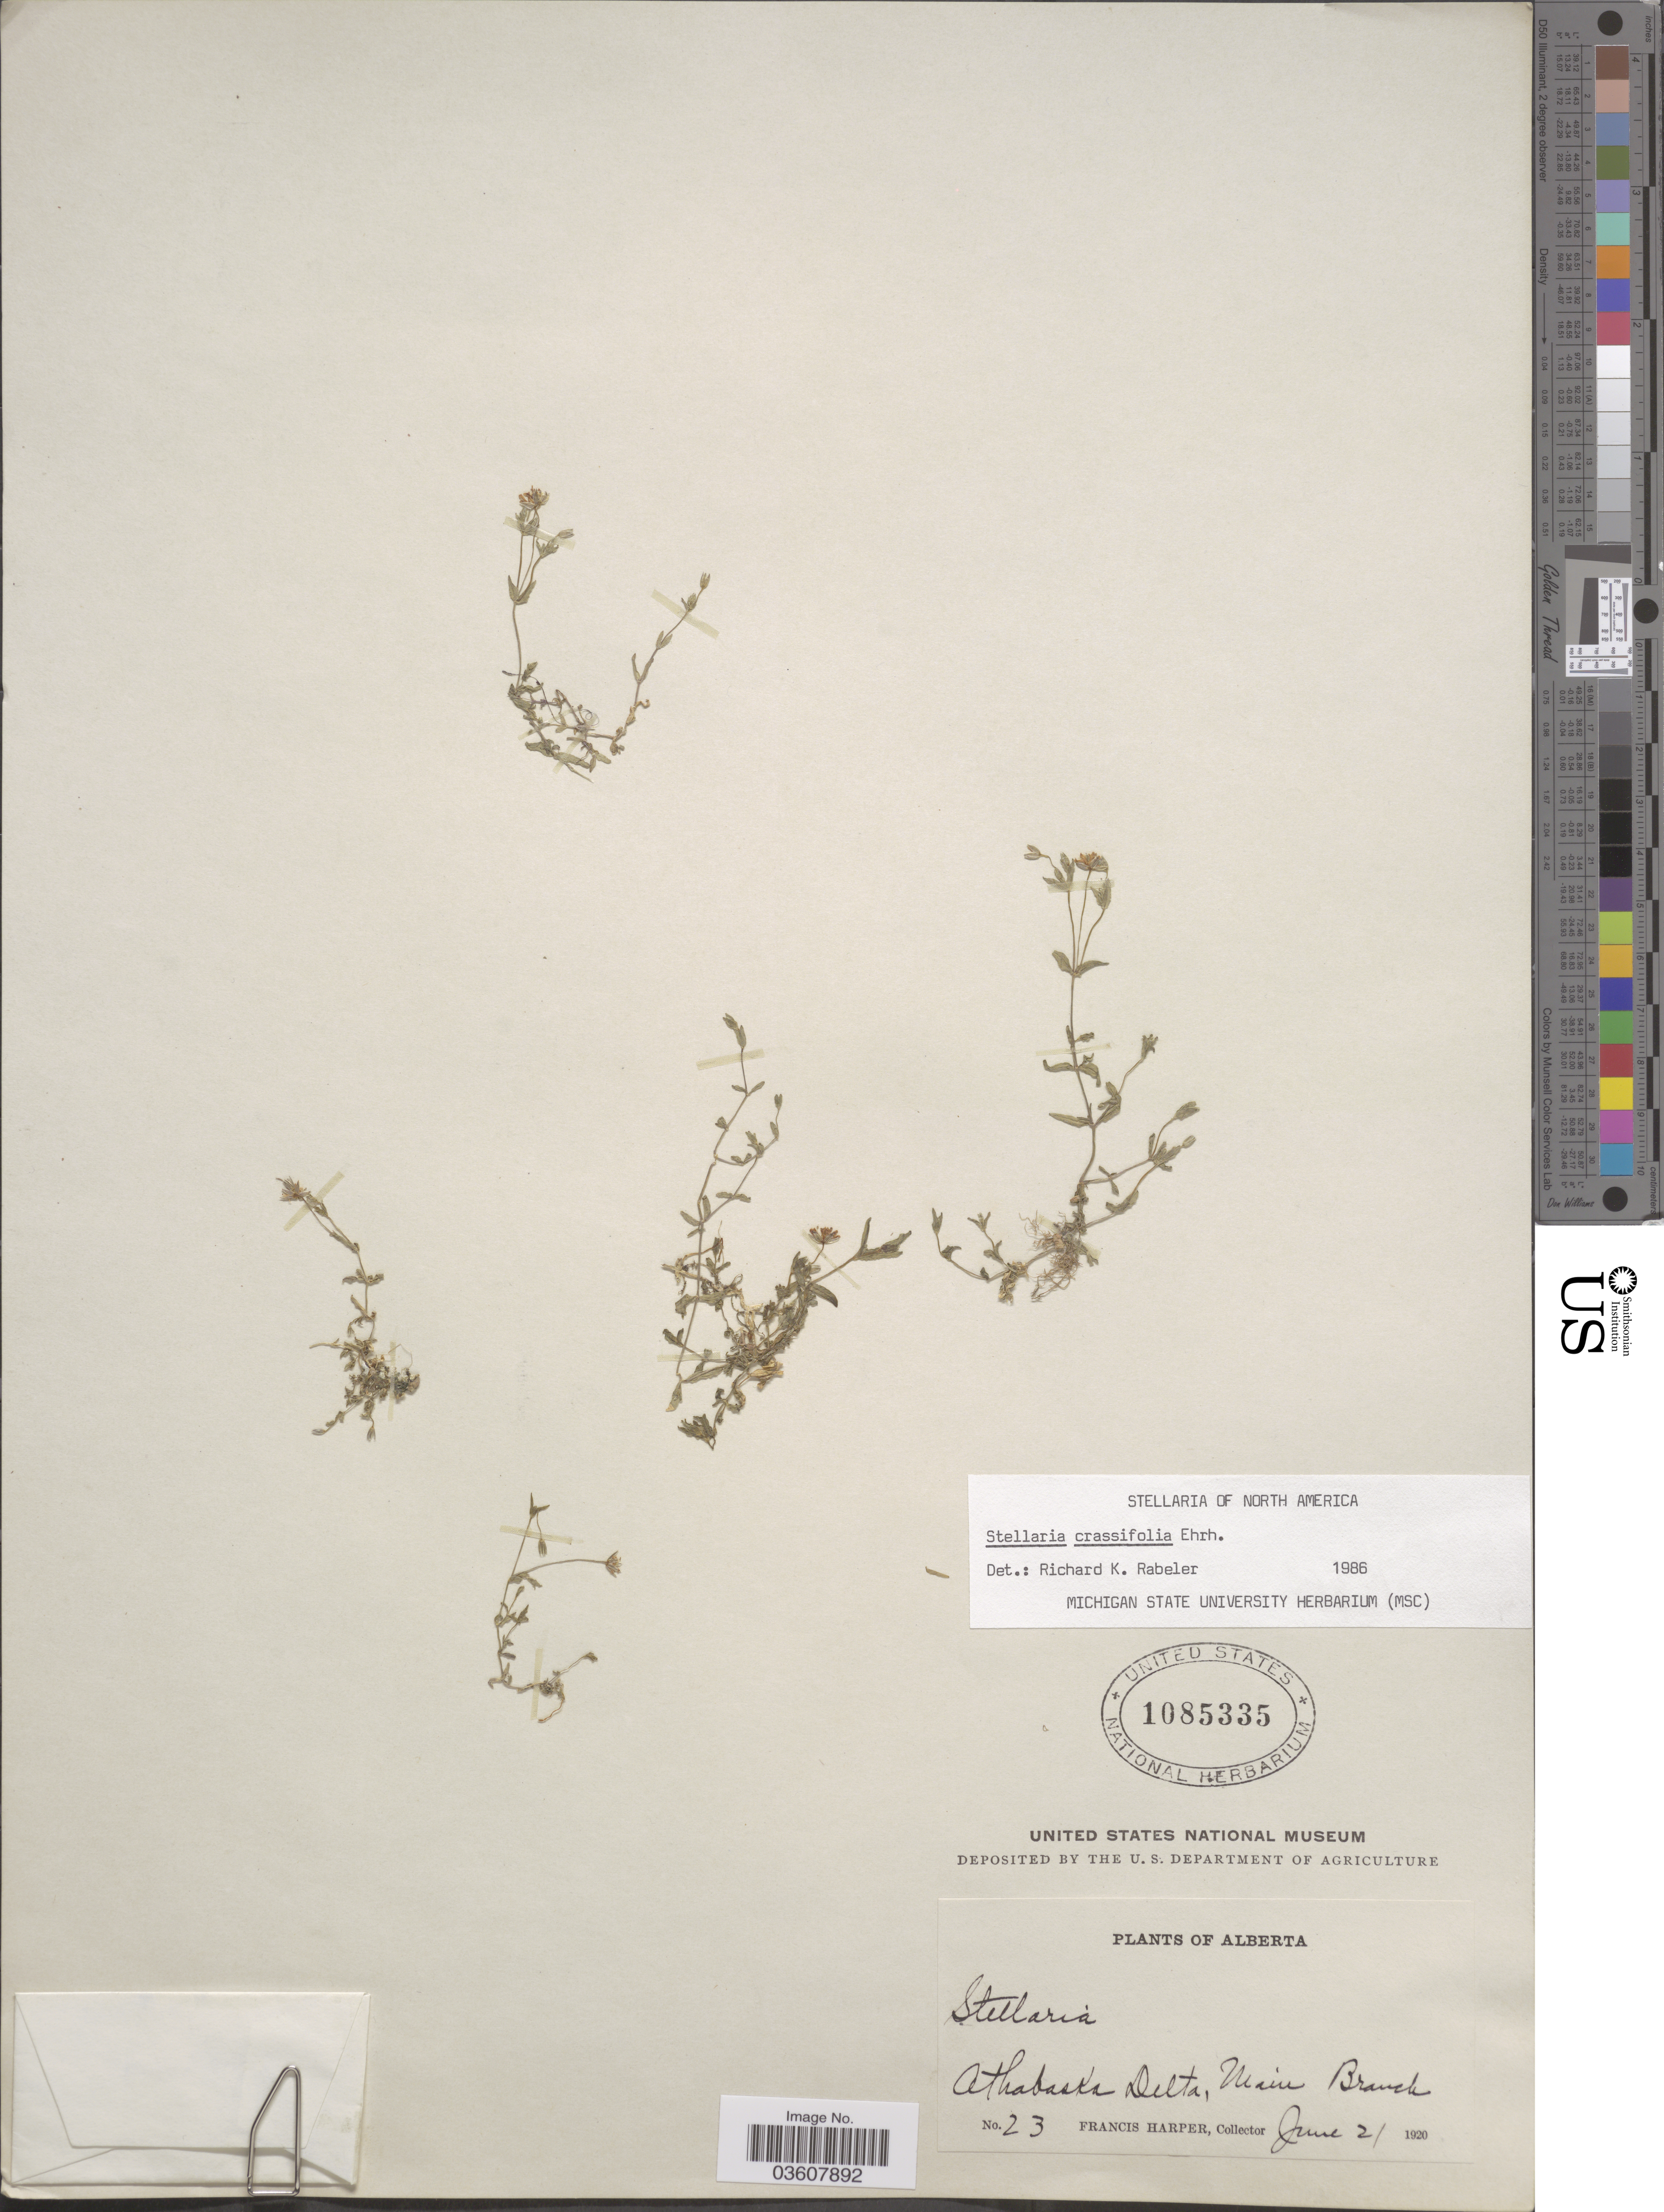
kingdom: Plantae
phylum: Tracheophyta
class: Magnoliopsida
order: Caryophyllales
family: Caryophyllaceae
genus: Stellaria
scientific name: Stellaria crassifolia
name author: Ehrh.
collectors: F. Harper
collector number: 23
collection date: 1920-06-21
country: Canada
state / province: Alberta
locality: Athabaska Delta, Main Branch.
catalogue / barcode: US 1085335